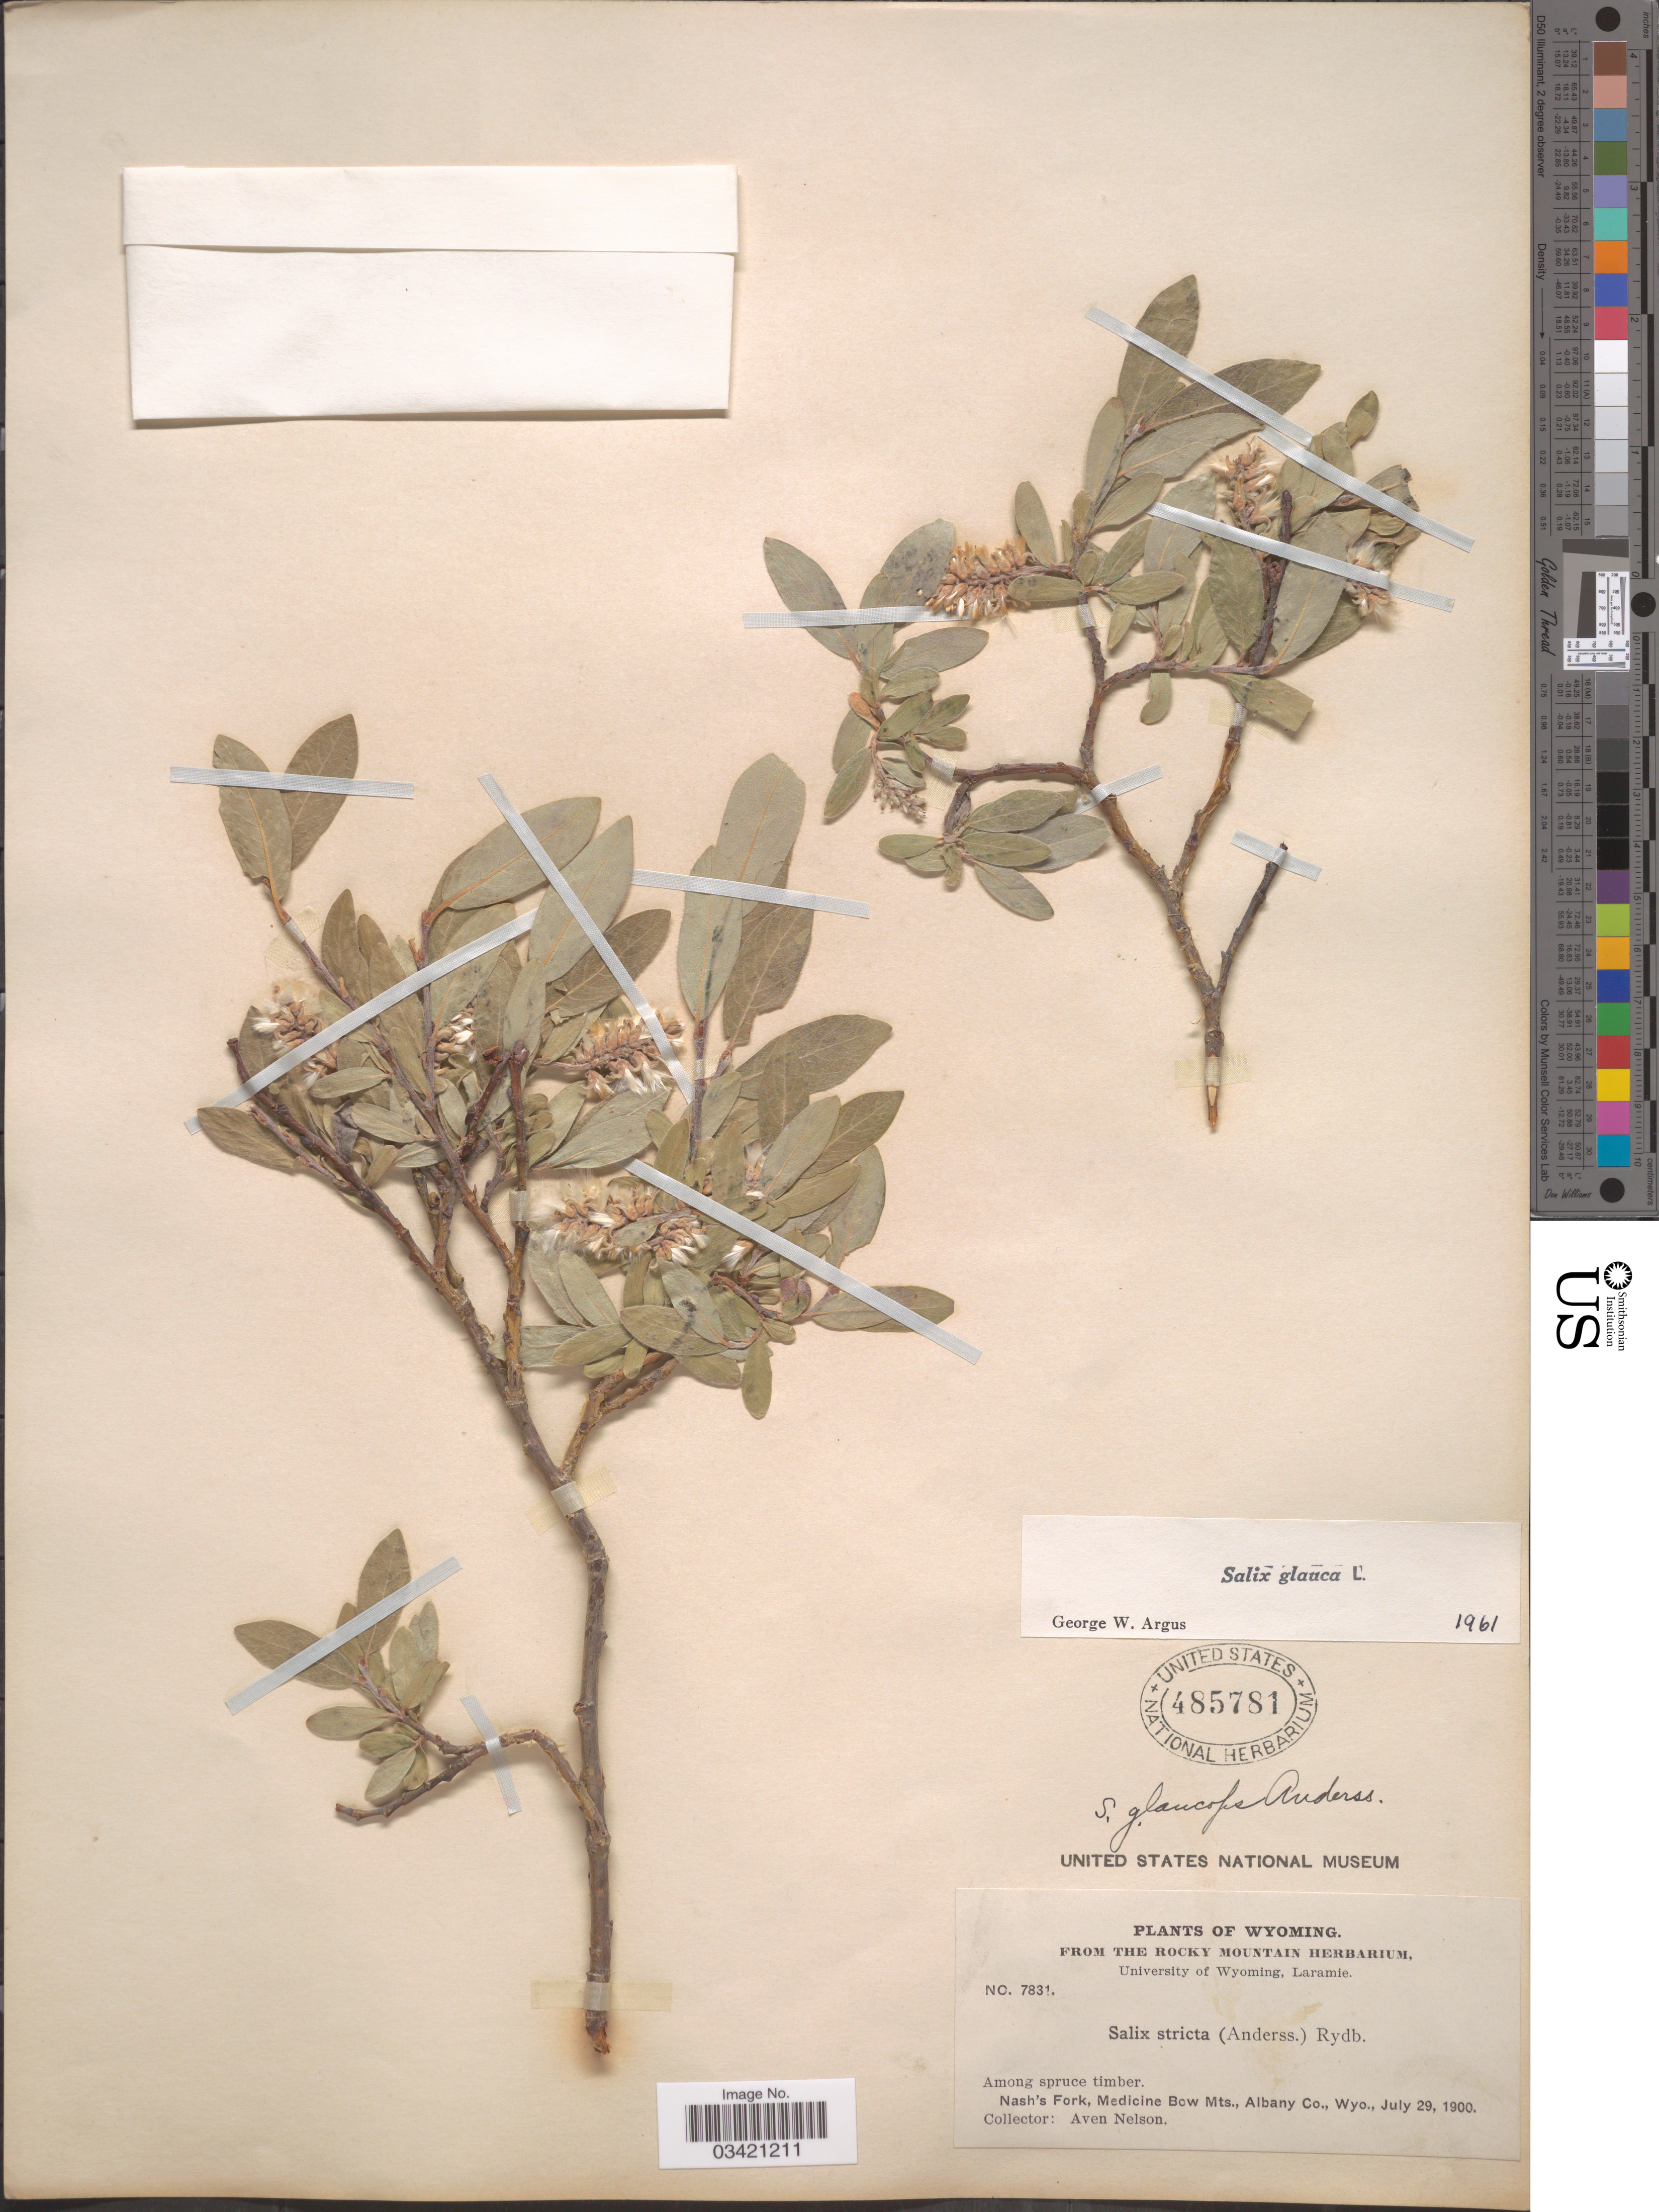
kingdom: Plantae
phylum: Tracheophyta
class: Magnoliopsida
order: Malpighiales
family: Salicaceae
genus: Salix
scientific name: Salix glauca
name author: L.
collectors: A. Nelson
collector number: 7831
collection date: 1900-07-27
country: United States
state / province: Wyoming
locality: Nash's Fork, Medicine Bow Mts., Albany Co.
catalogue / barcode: US 485781